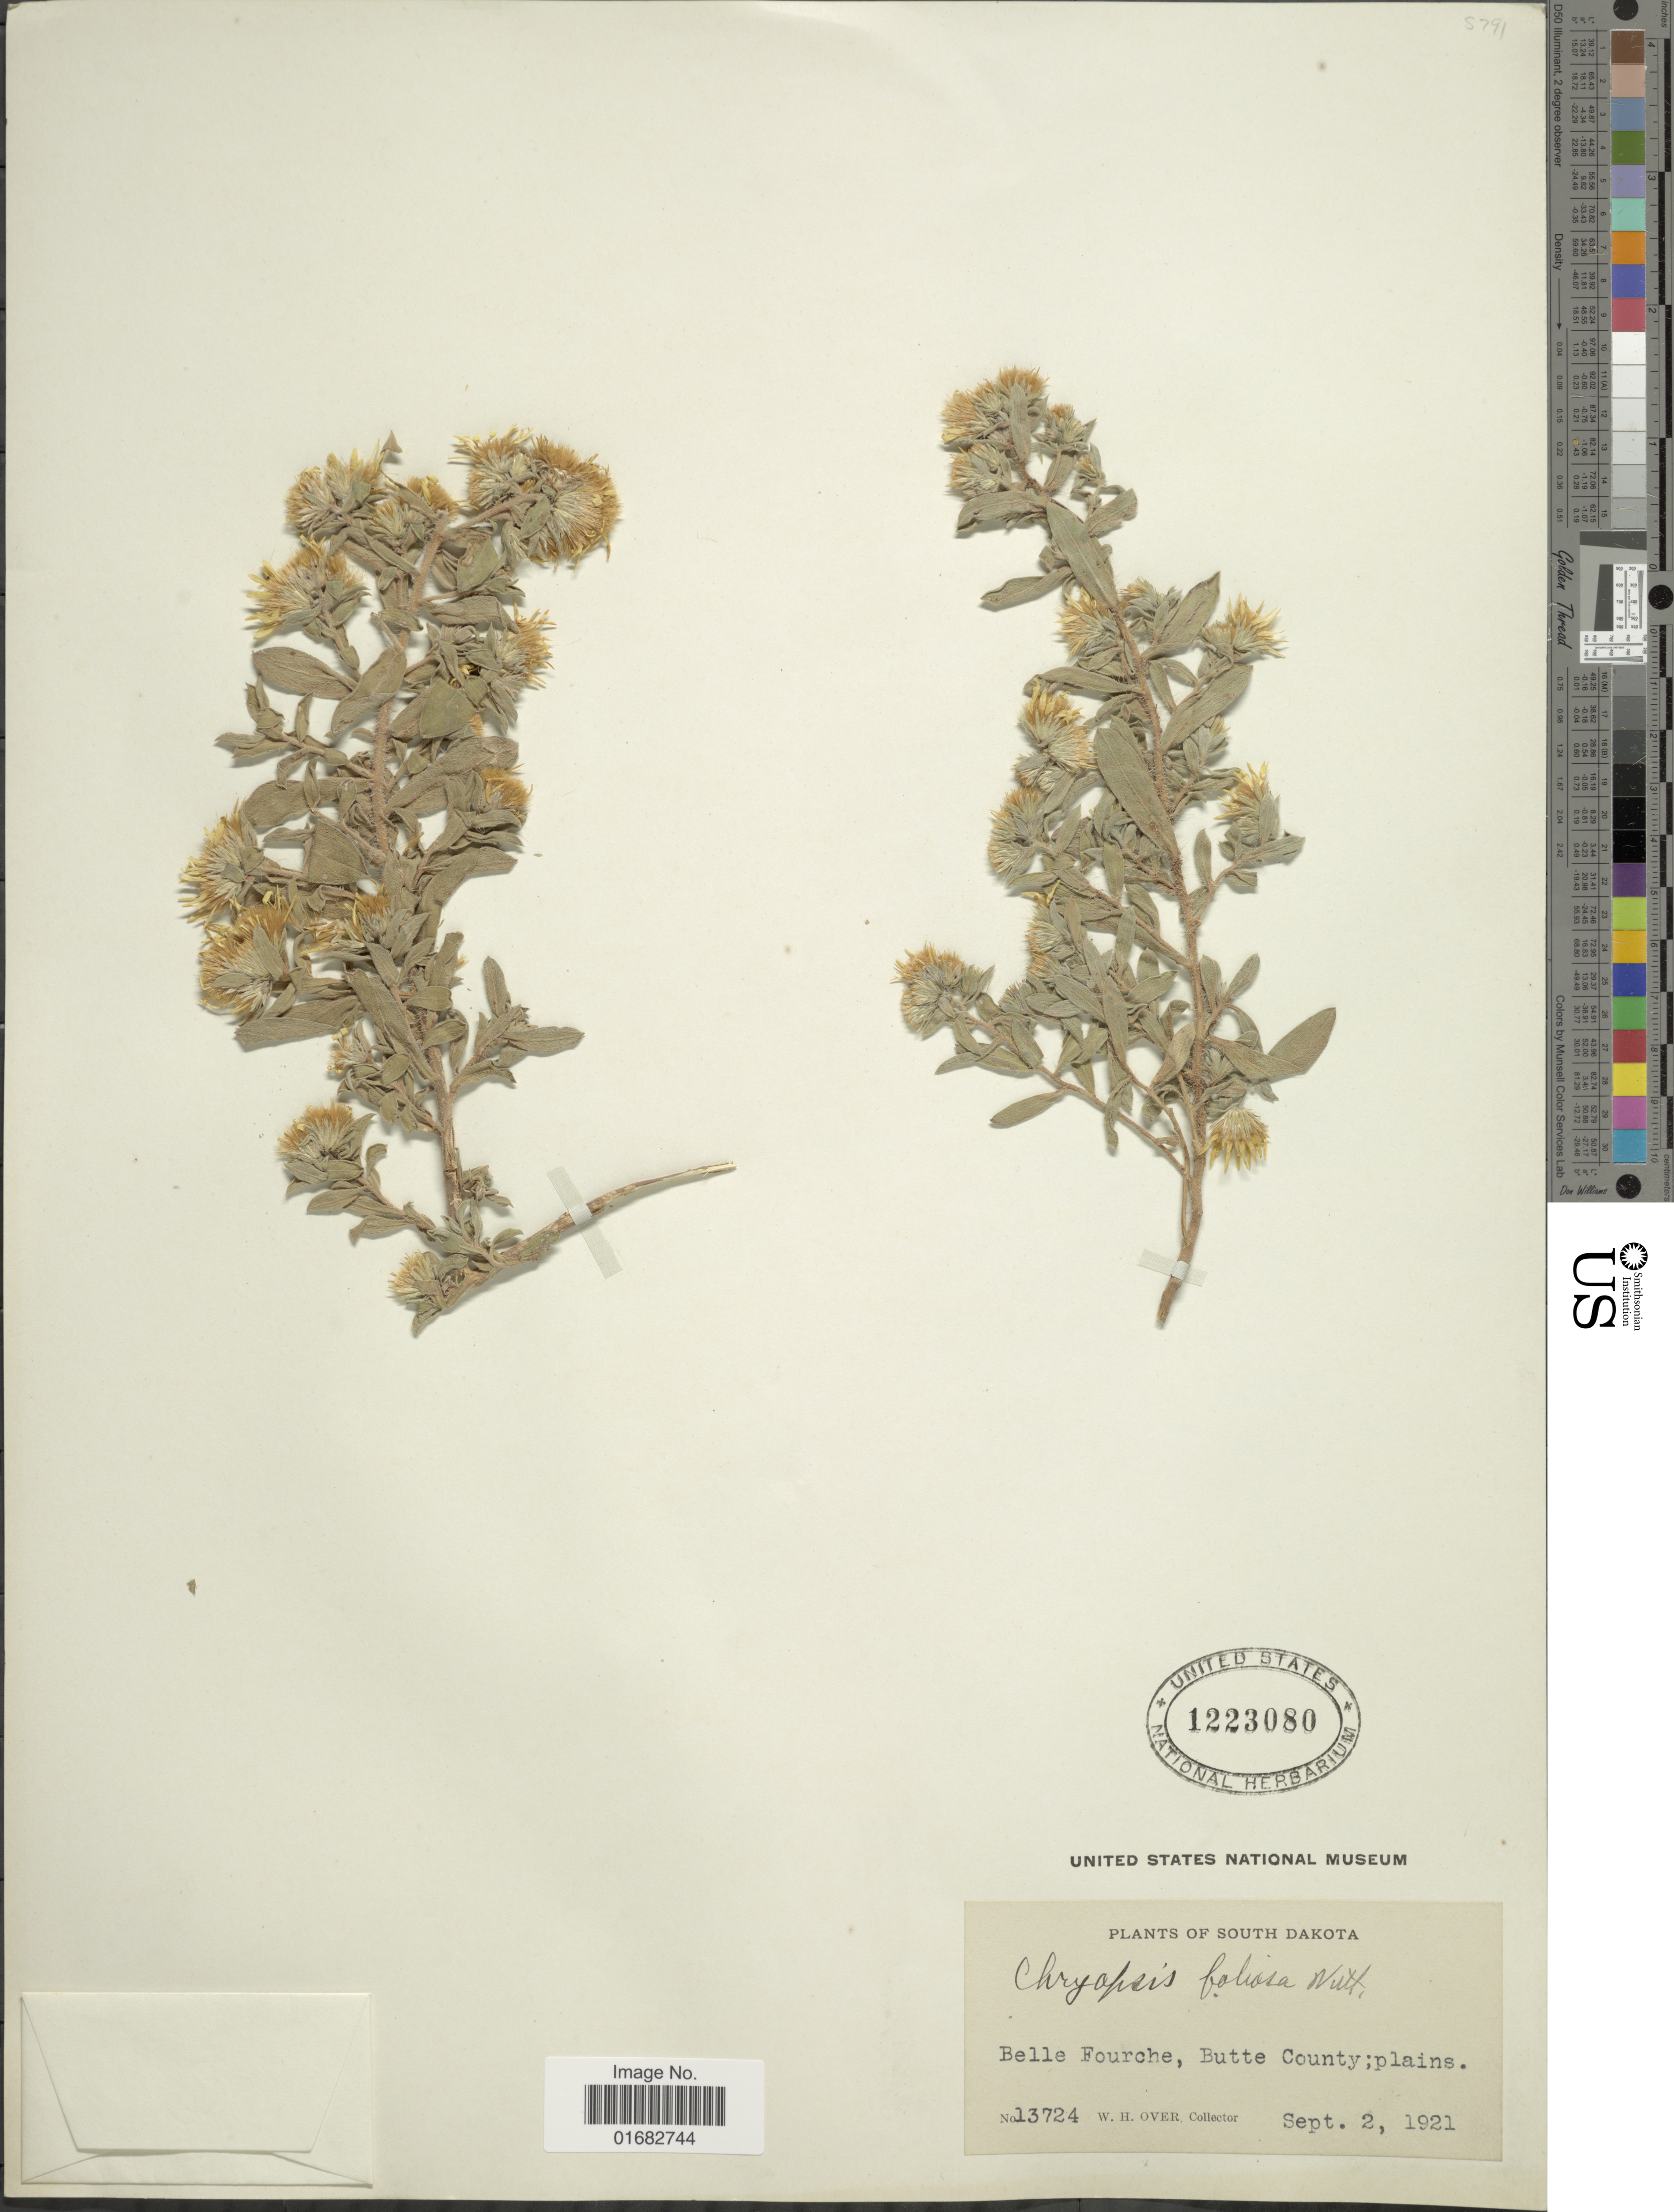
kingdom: Plantae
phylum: Tracheophyta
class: Magnoliopsida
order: Asterales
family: Asteraceae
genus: Heterotheca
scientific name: Heterotheca villosa var. foliosa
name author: (Nutt.) V.L. Harms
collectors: W. Over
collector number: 13724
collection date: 1921-09-02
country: United States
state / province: South Dakota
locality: Belle Fourche, Butte County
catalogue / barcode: US 1223080